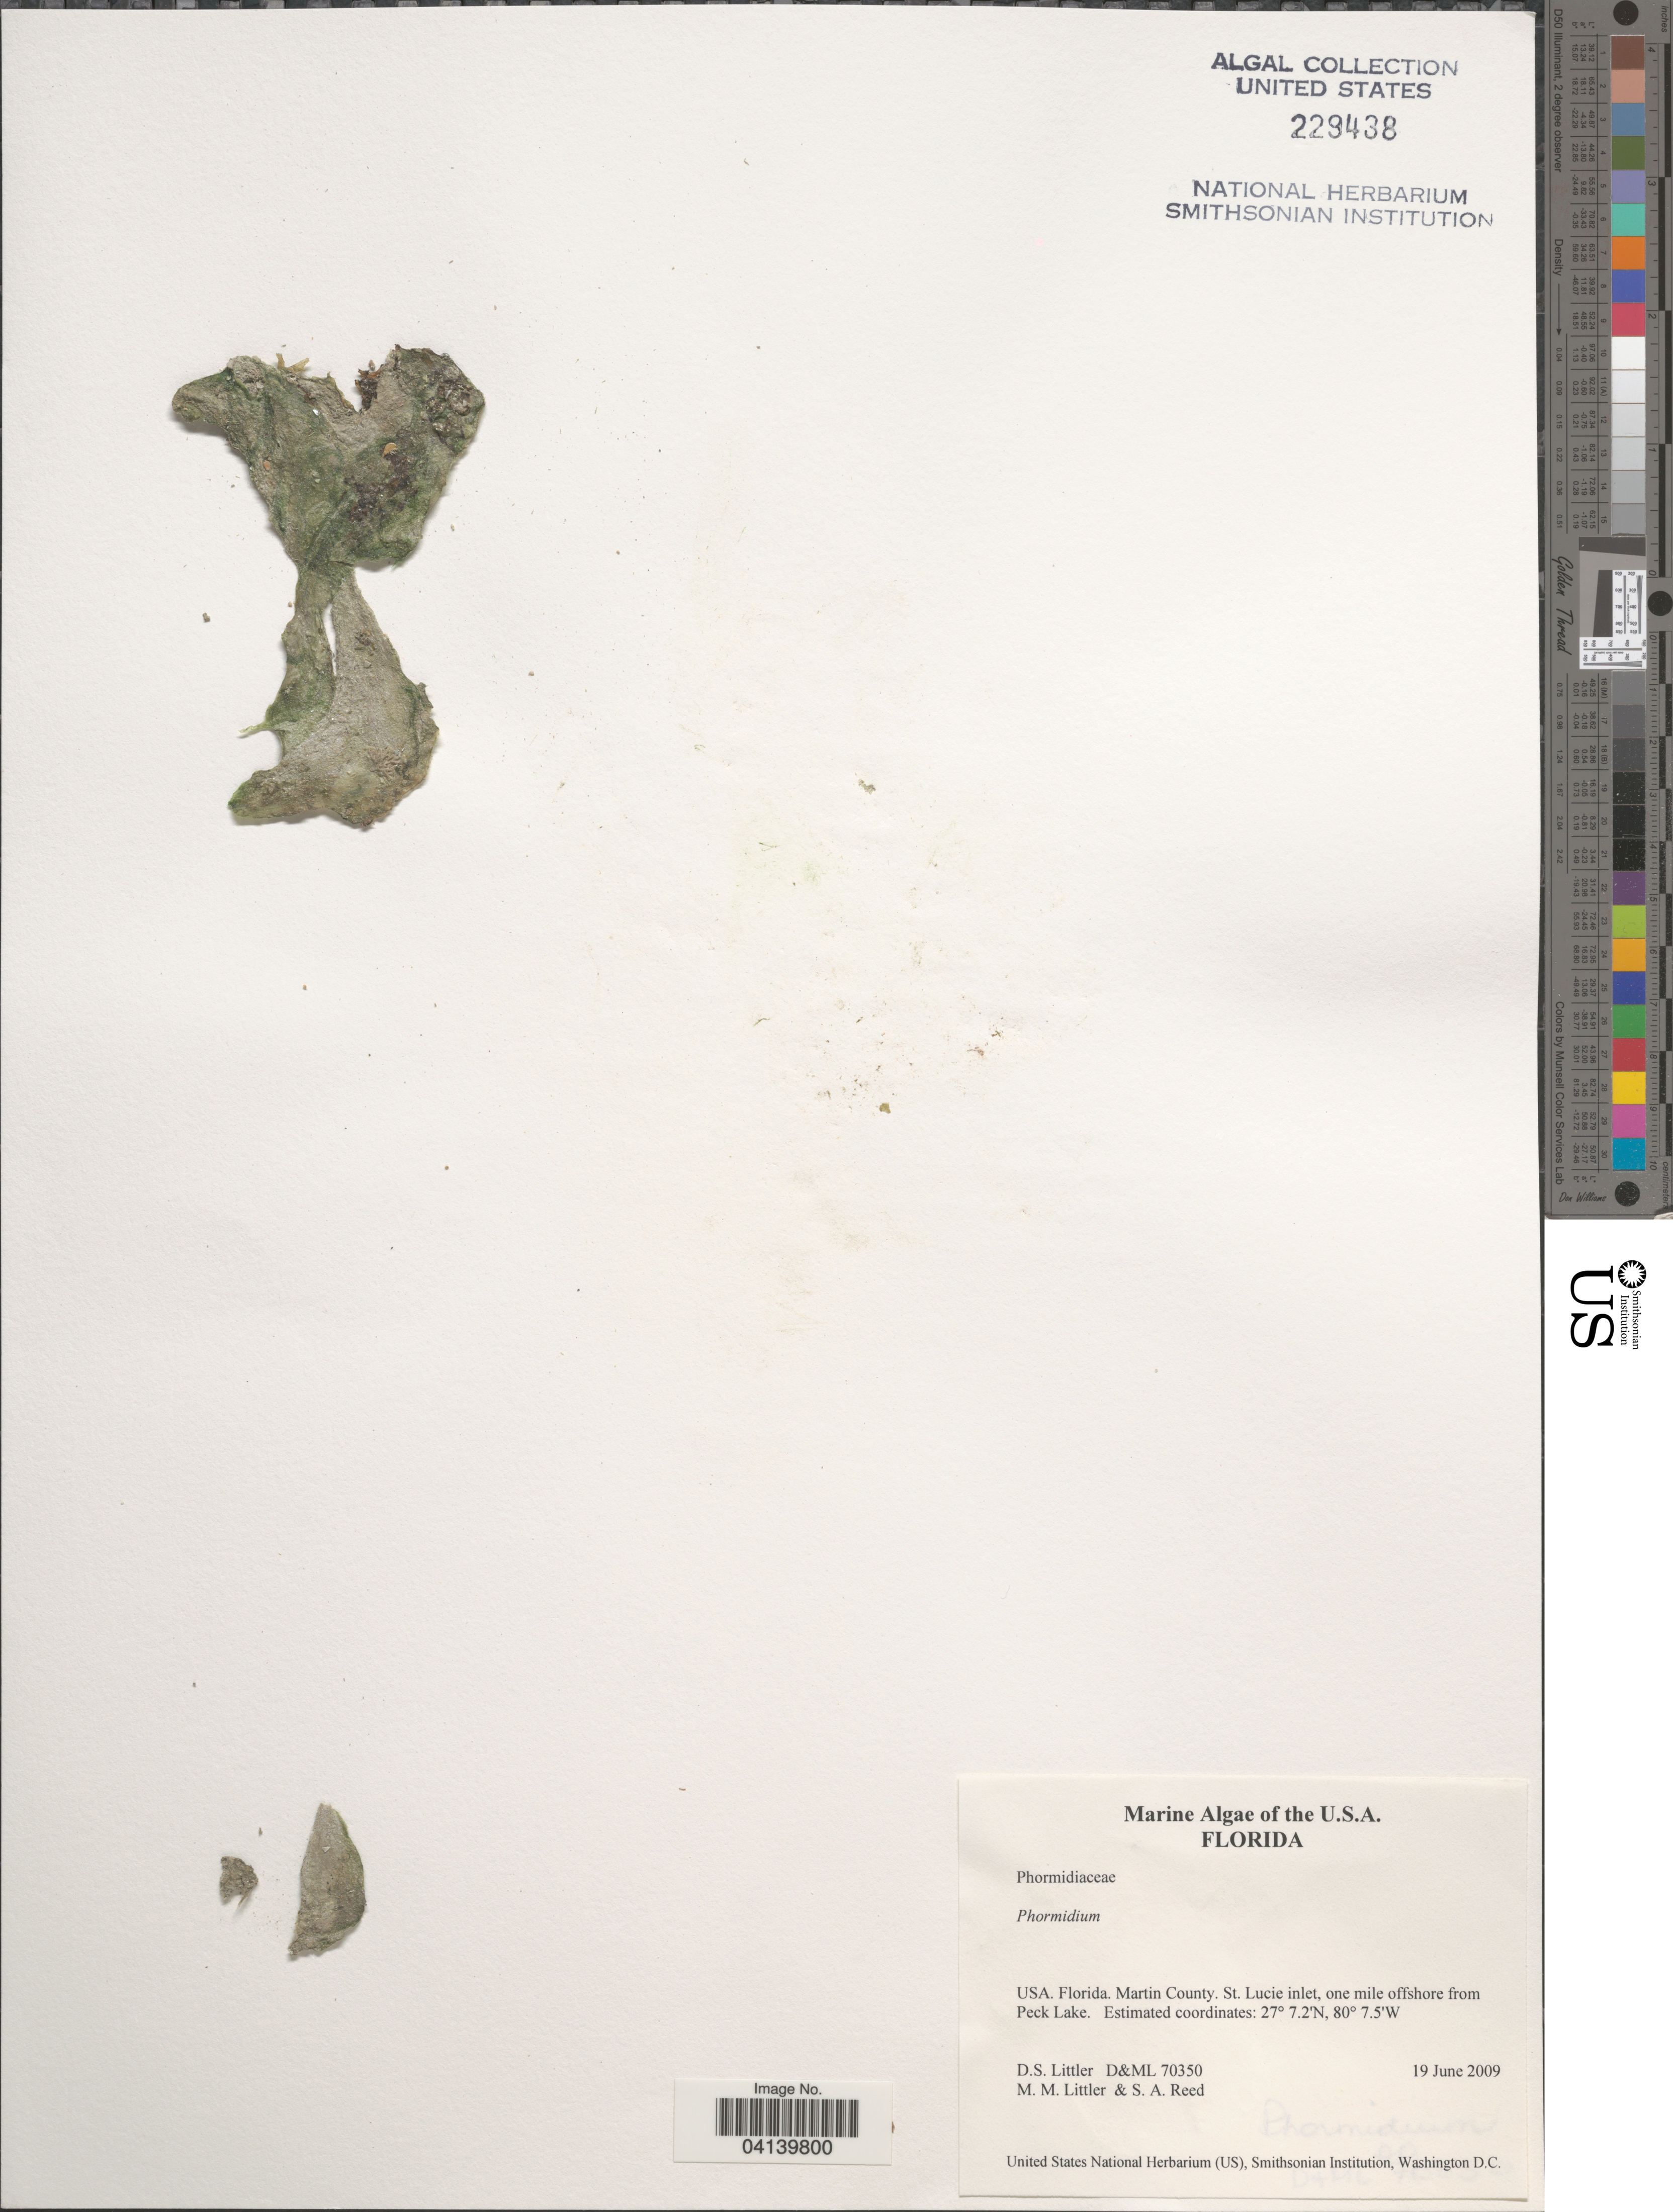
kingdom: Bacteria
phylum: Cyanobacteria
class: Cyanobacteriia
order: Cyanobacteriales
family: Oscillatoriaceae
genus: Phormidium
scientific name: Phormidium sp.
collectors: D. S. Littler & S. Reed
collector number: D&ML 70350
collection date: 2009-06-19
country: United States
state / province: Florida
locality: Martin County. St. Lucie inlet, one mile offshore from Peck Lake.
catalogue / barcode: US 229438